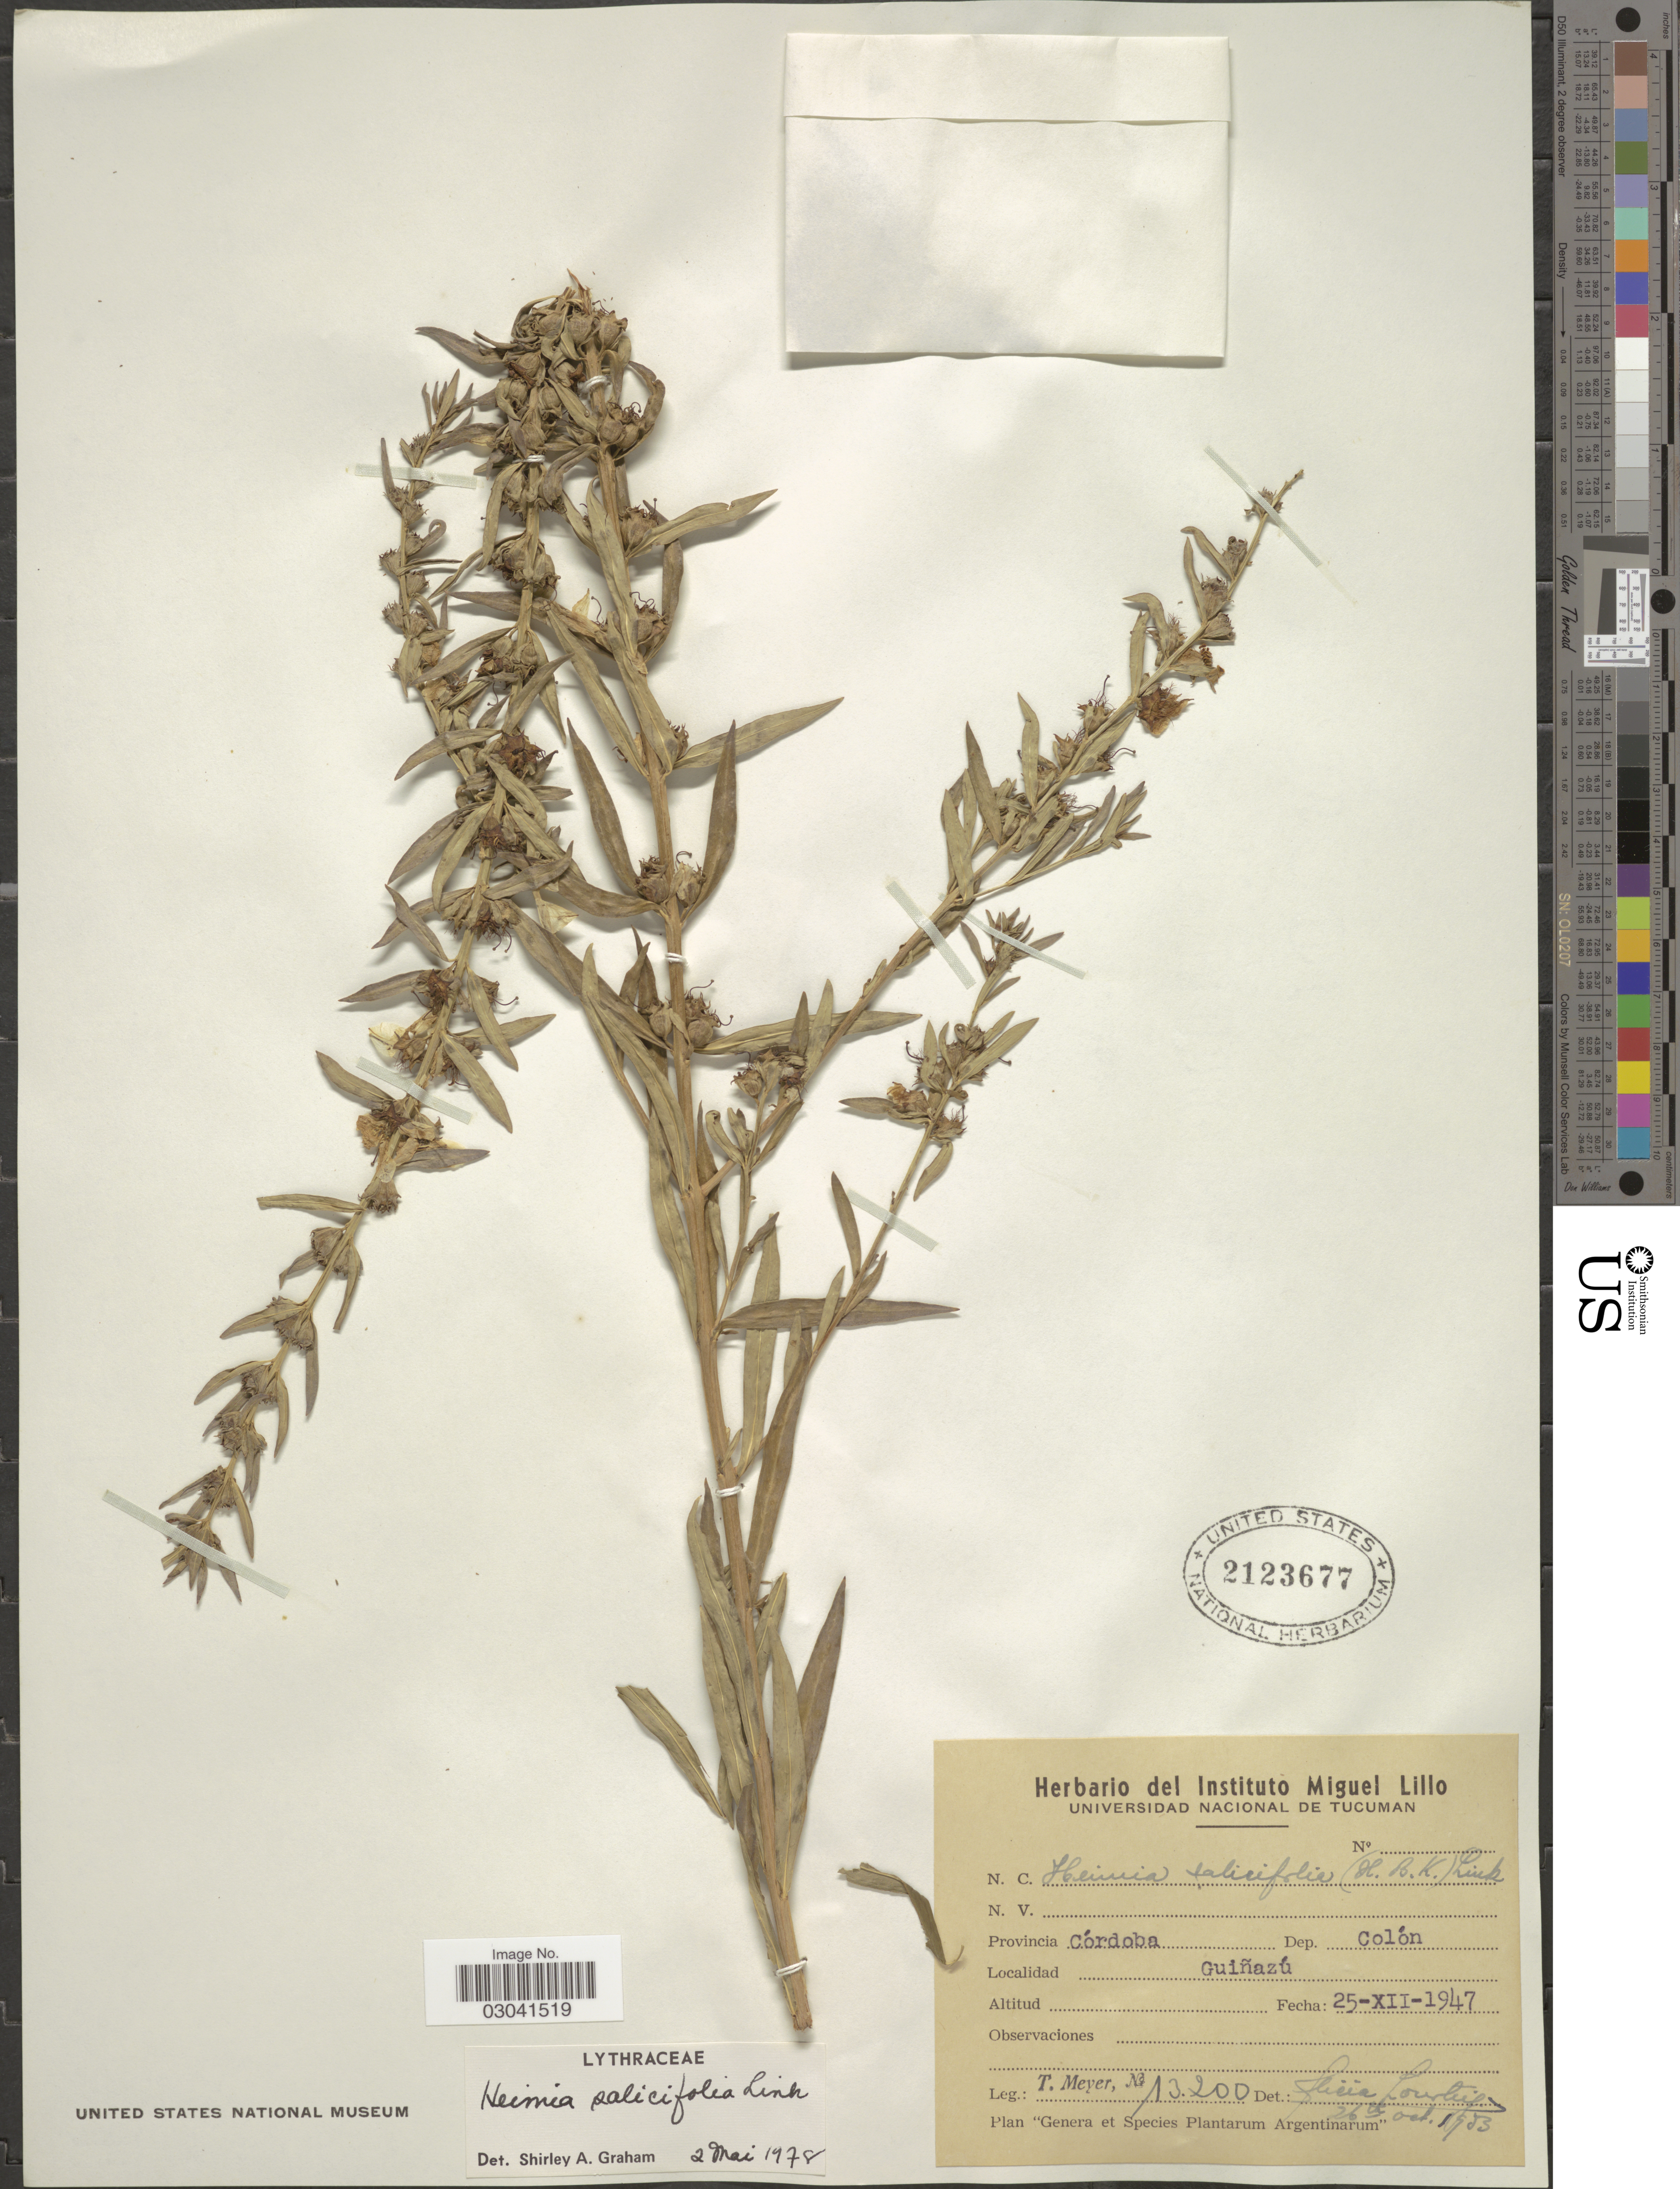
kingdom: Plantae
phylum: Tracheophyta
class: Magnoliopsida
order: Myrtales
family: Lythraceae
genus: Heimia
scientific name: Heimia salicifolia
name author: Link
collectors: T. Meyer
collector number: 13200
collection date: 1947-12-25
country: Argentina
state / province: Cordoba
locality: Dep. Colón. Guiñazú.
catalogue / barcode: US 2123677